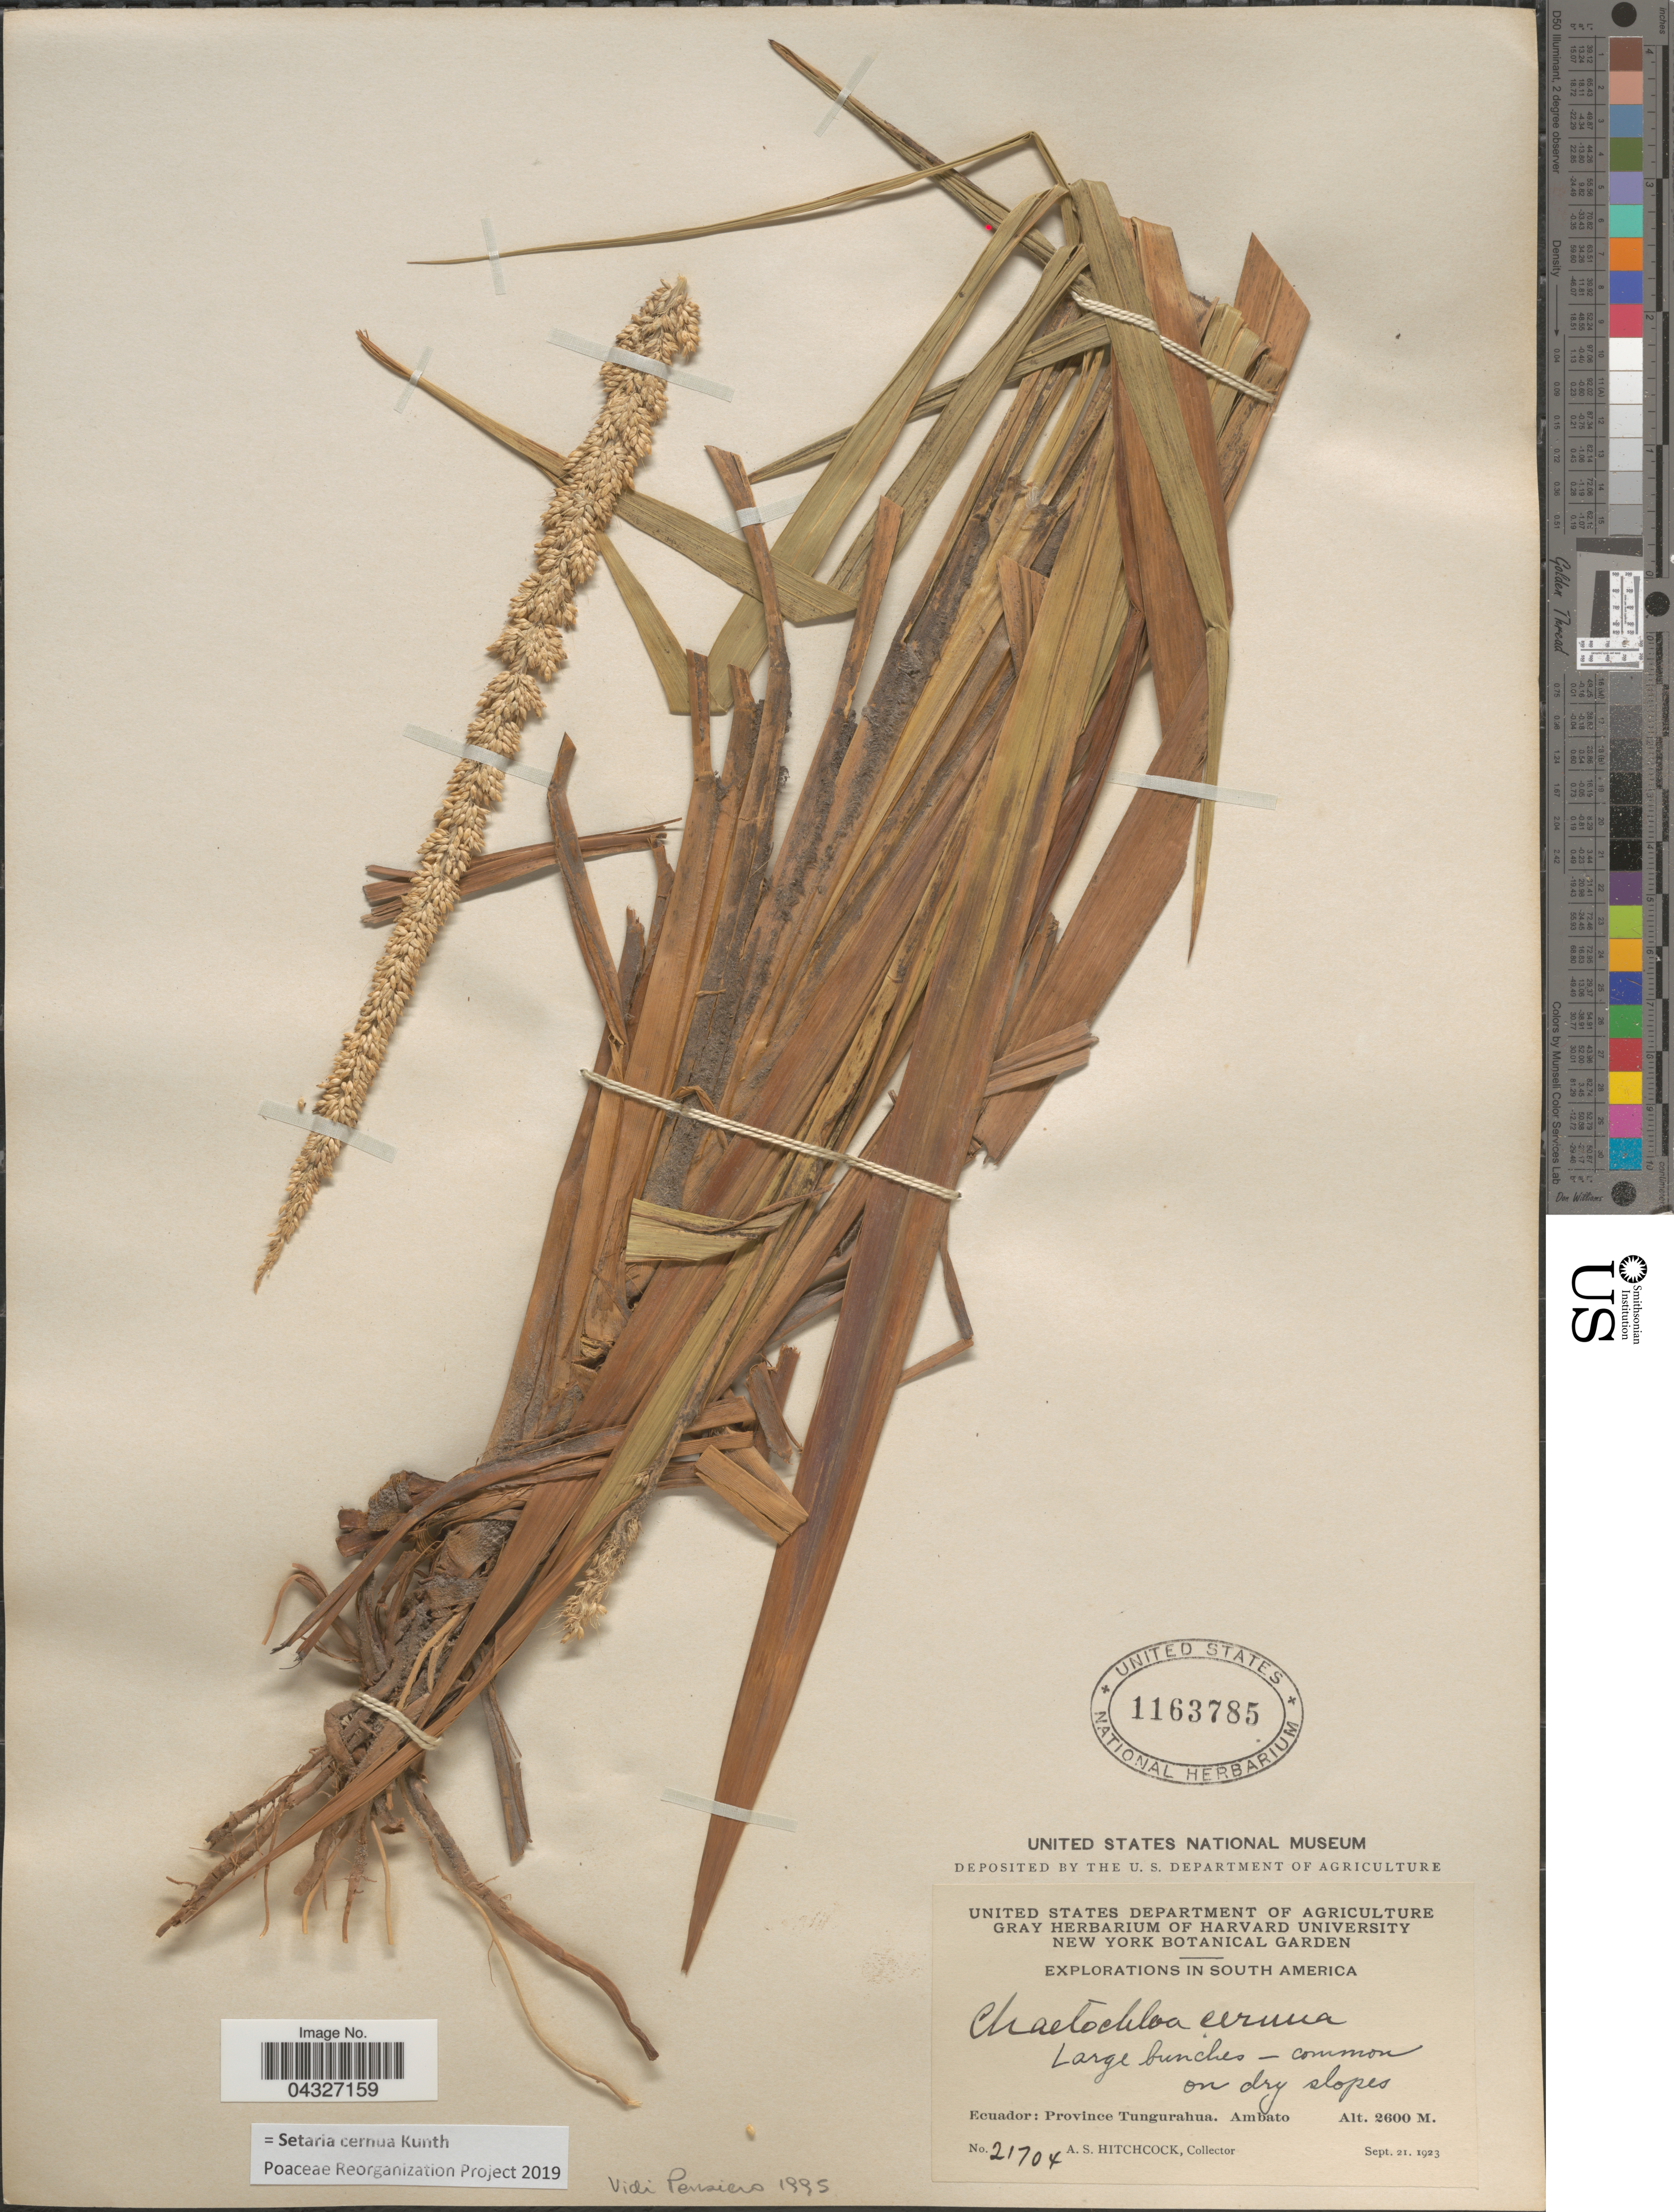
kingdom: Plantae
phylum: Tracheophyta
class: Liliopsida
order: Poales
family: Poaceae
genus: Setaria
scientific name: Setaria cernua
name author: Kunth in Humb.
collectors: A. S. Hitchcock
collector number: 21704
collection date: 1923-09-21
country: Ecuador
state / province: Tungurahua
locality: Explorations in South America. Ambato. On dry slopes.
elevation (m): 2600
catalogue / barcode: US 1163785